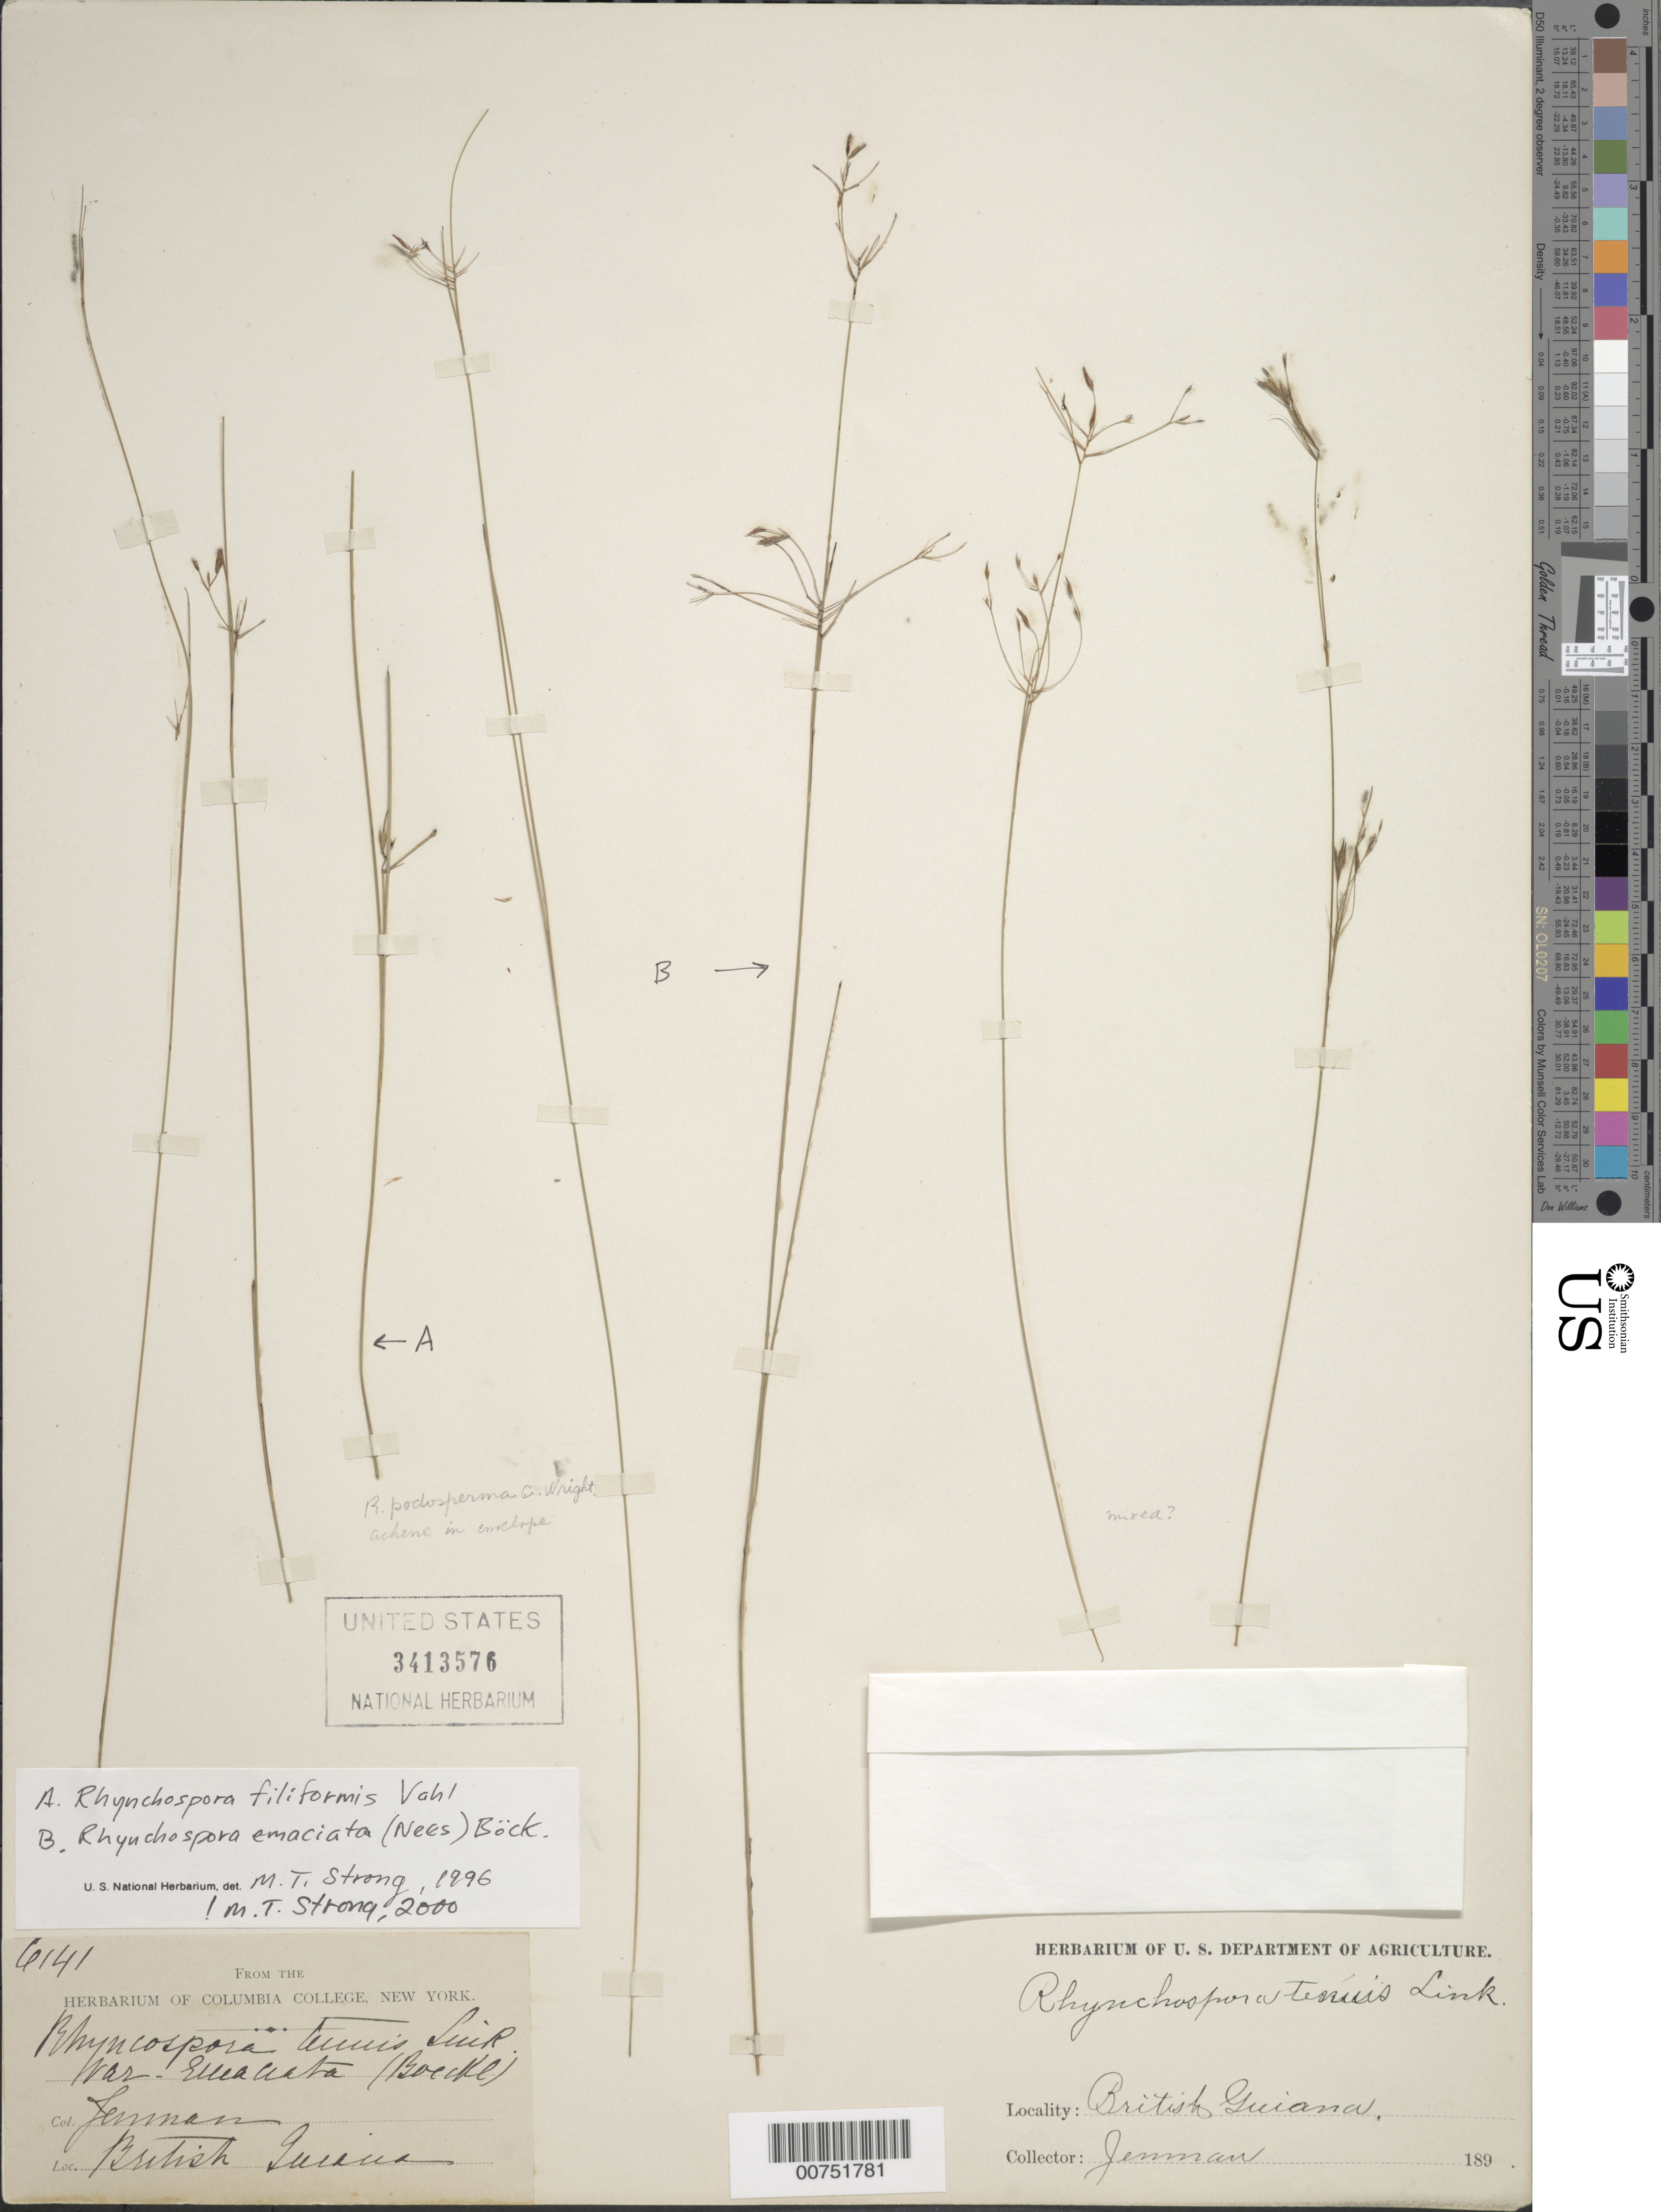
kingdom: Plantae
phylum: Tracheophyta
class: Liliopsida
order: Poales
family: Cyperaceae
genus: Rhynchospora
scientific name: Rhynchospora emaciata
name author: (Nees) Boeckeler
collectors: -. Jenman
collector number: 6141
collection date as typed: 189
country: Guyana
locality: British Guiana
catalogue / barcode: US 3413576